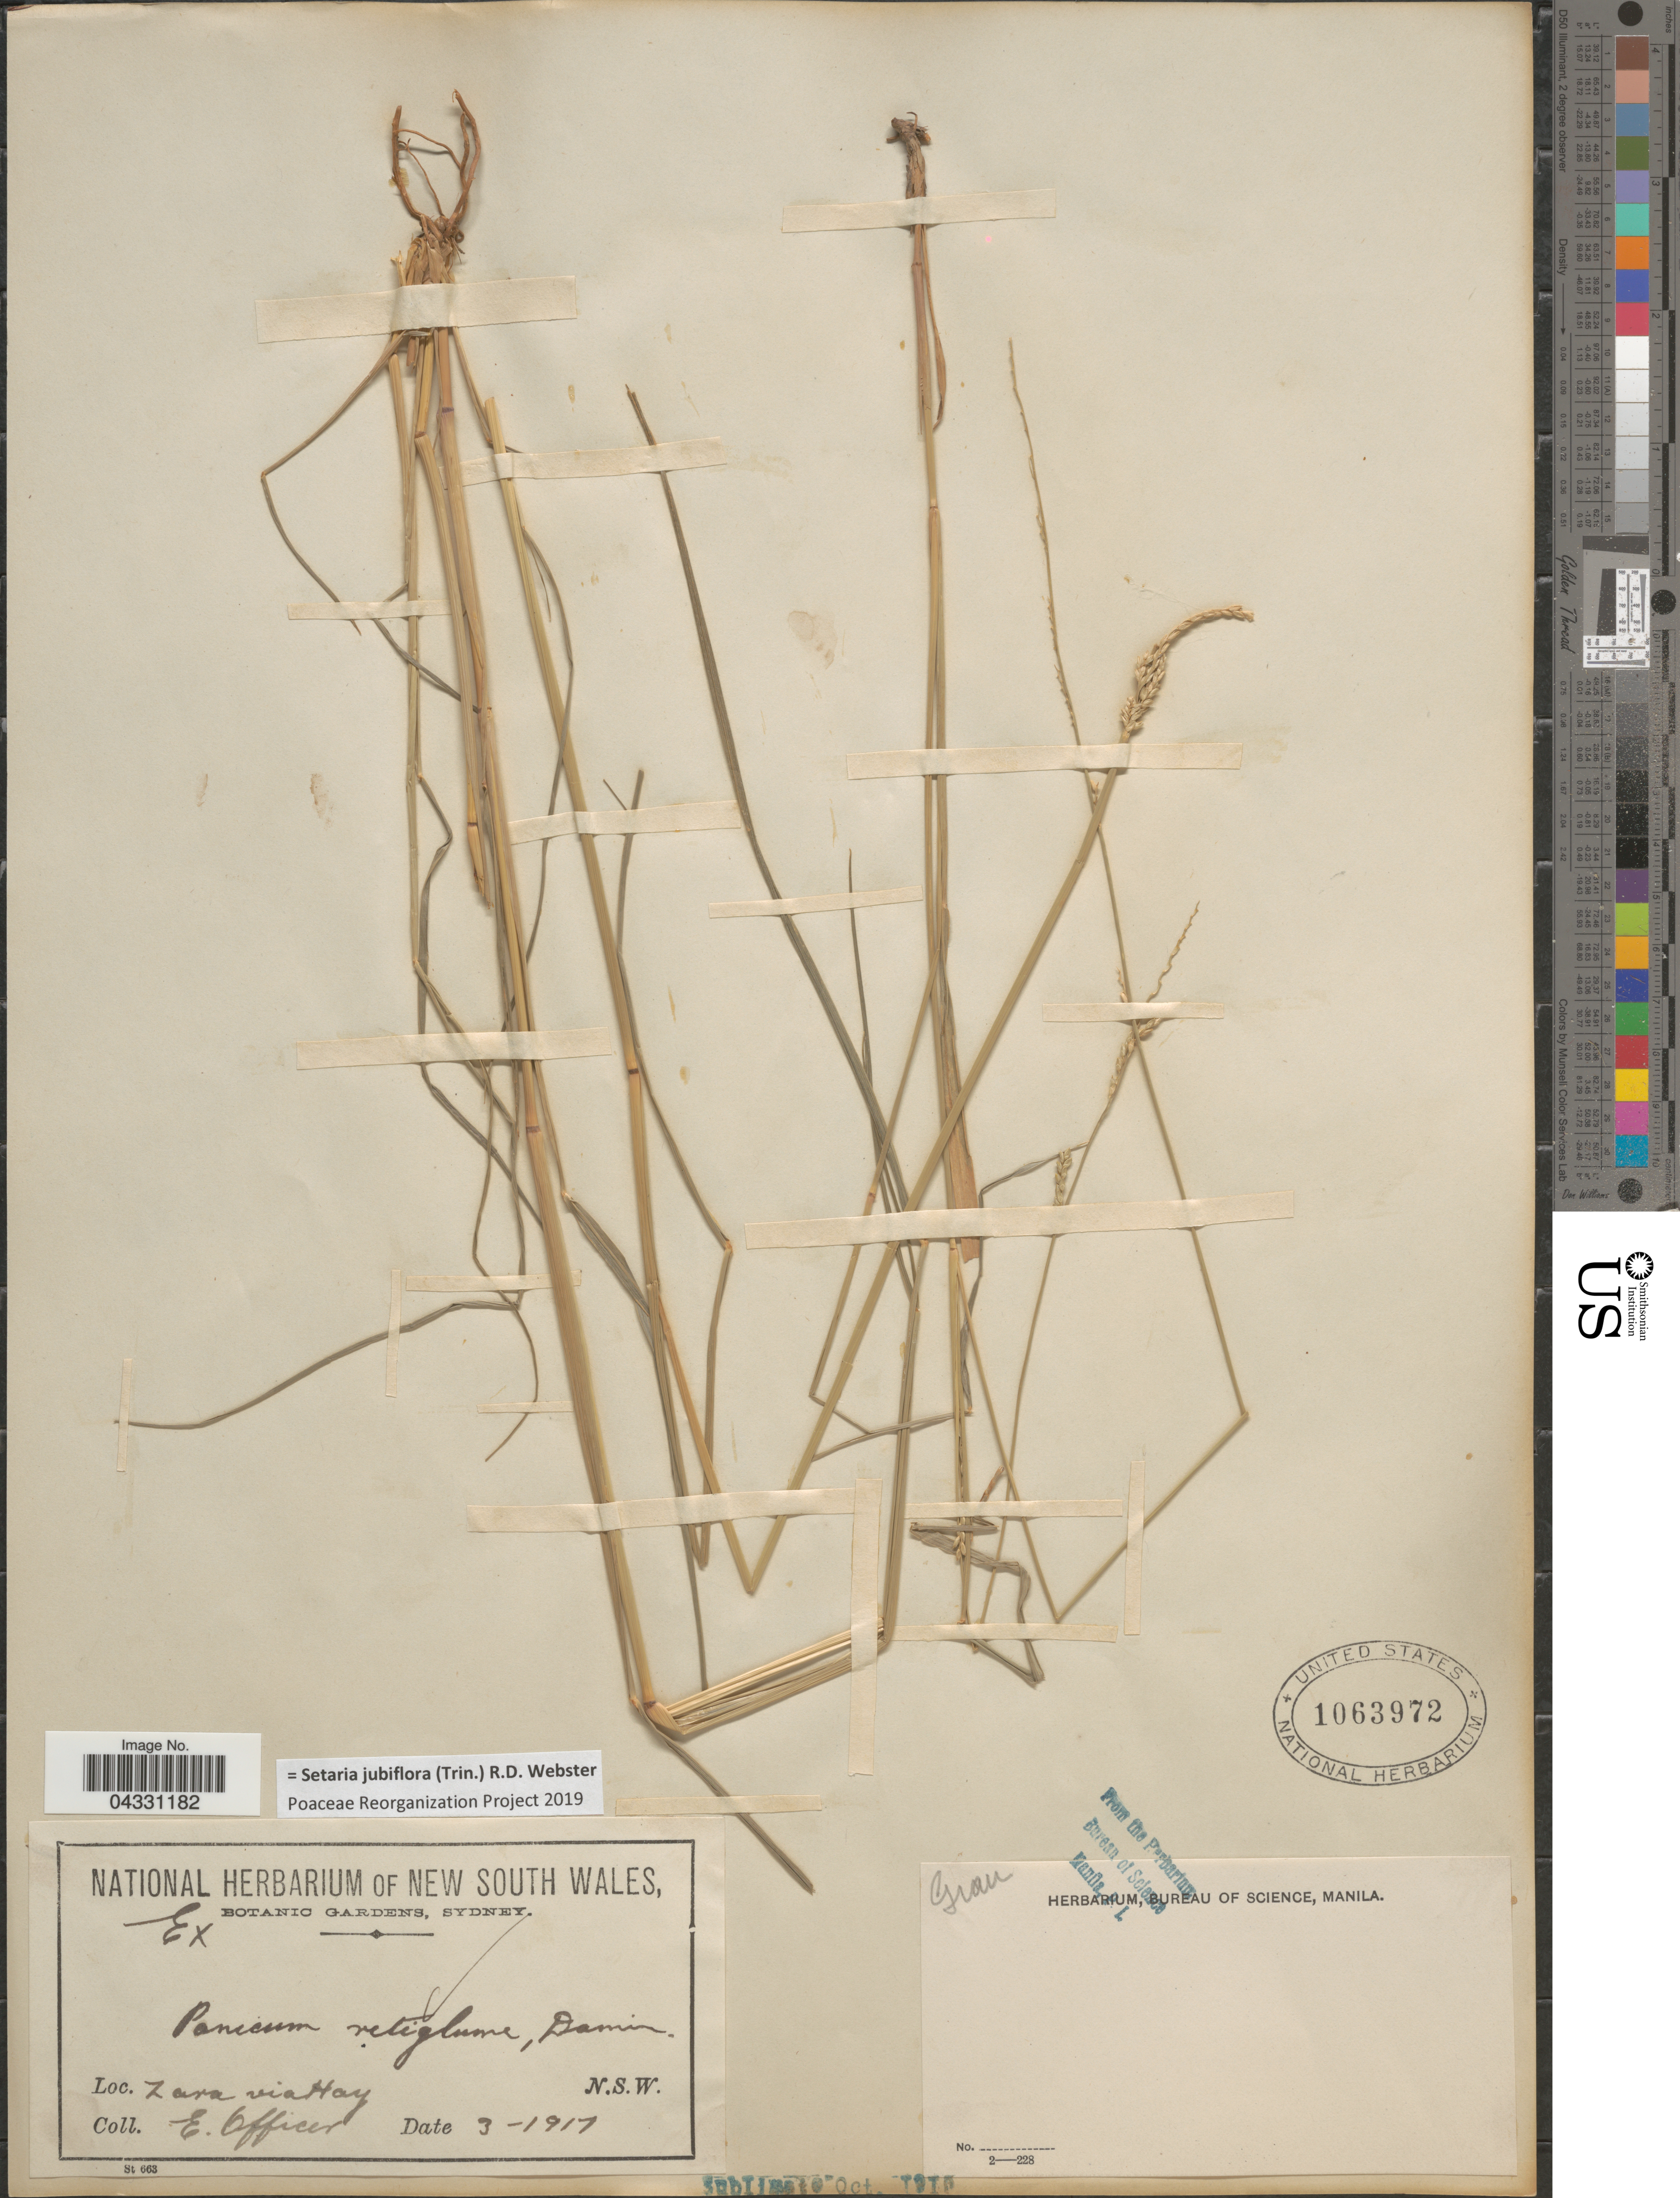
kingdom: Plantae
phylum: Tracheophyta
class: Liliopsida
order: Poales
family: Poaceae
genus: Setaria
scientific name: Setaria jubiflora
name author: (Trin.) R.D. Webster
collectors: E. Officer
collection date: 1917-03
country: Australia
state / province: New South Wales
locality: Zara via Hay.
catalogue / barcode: US 1063972